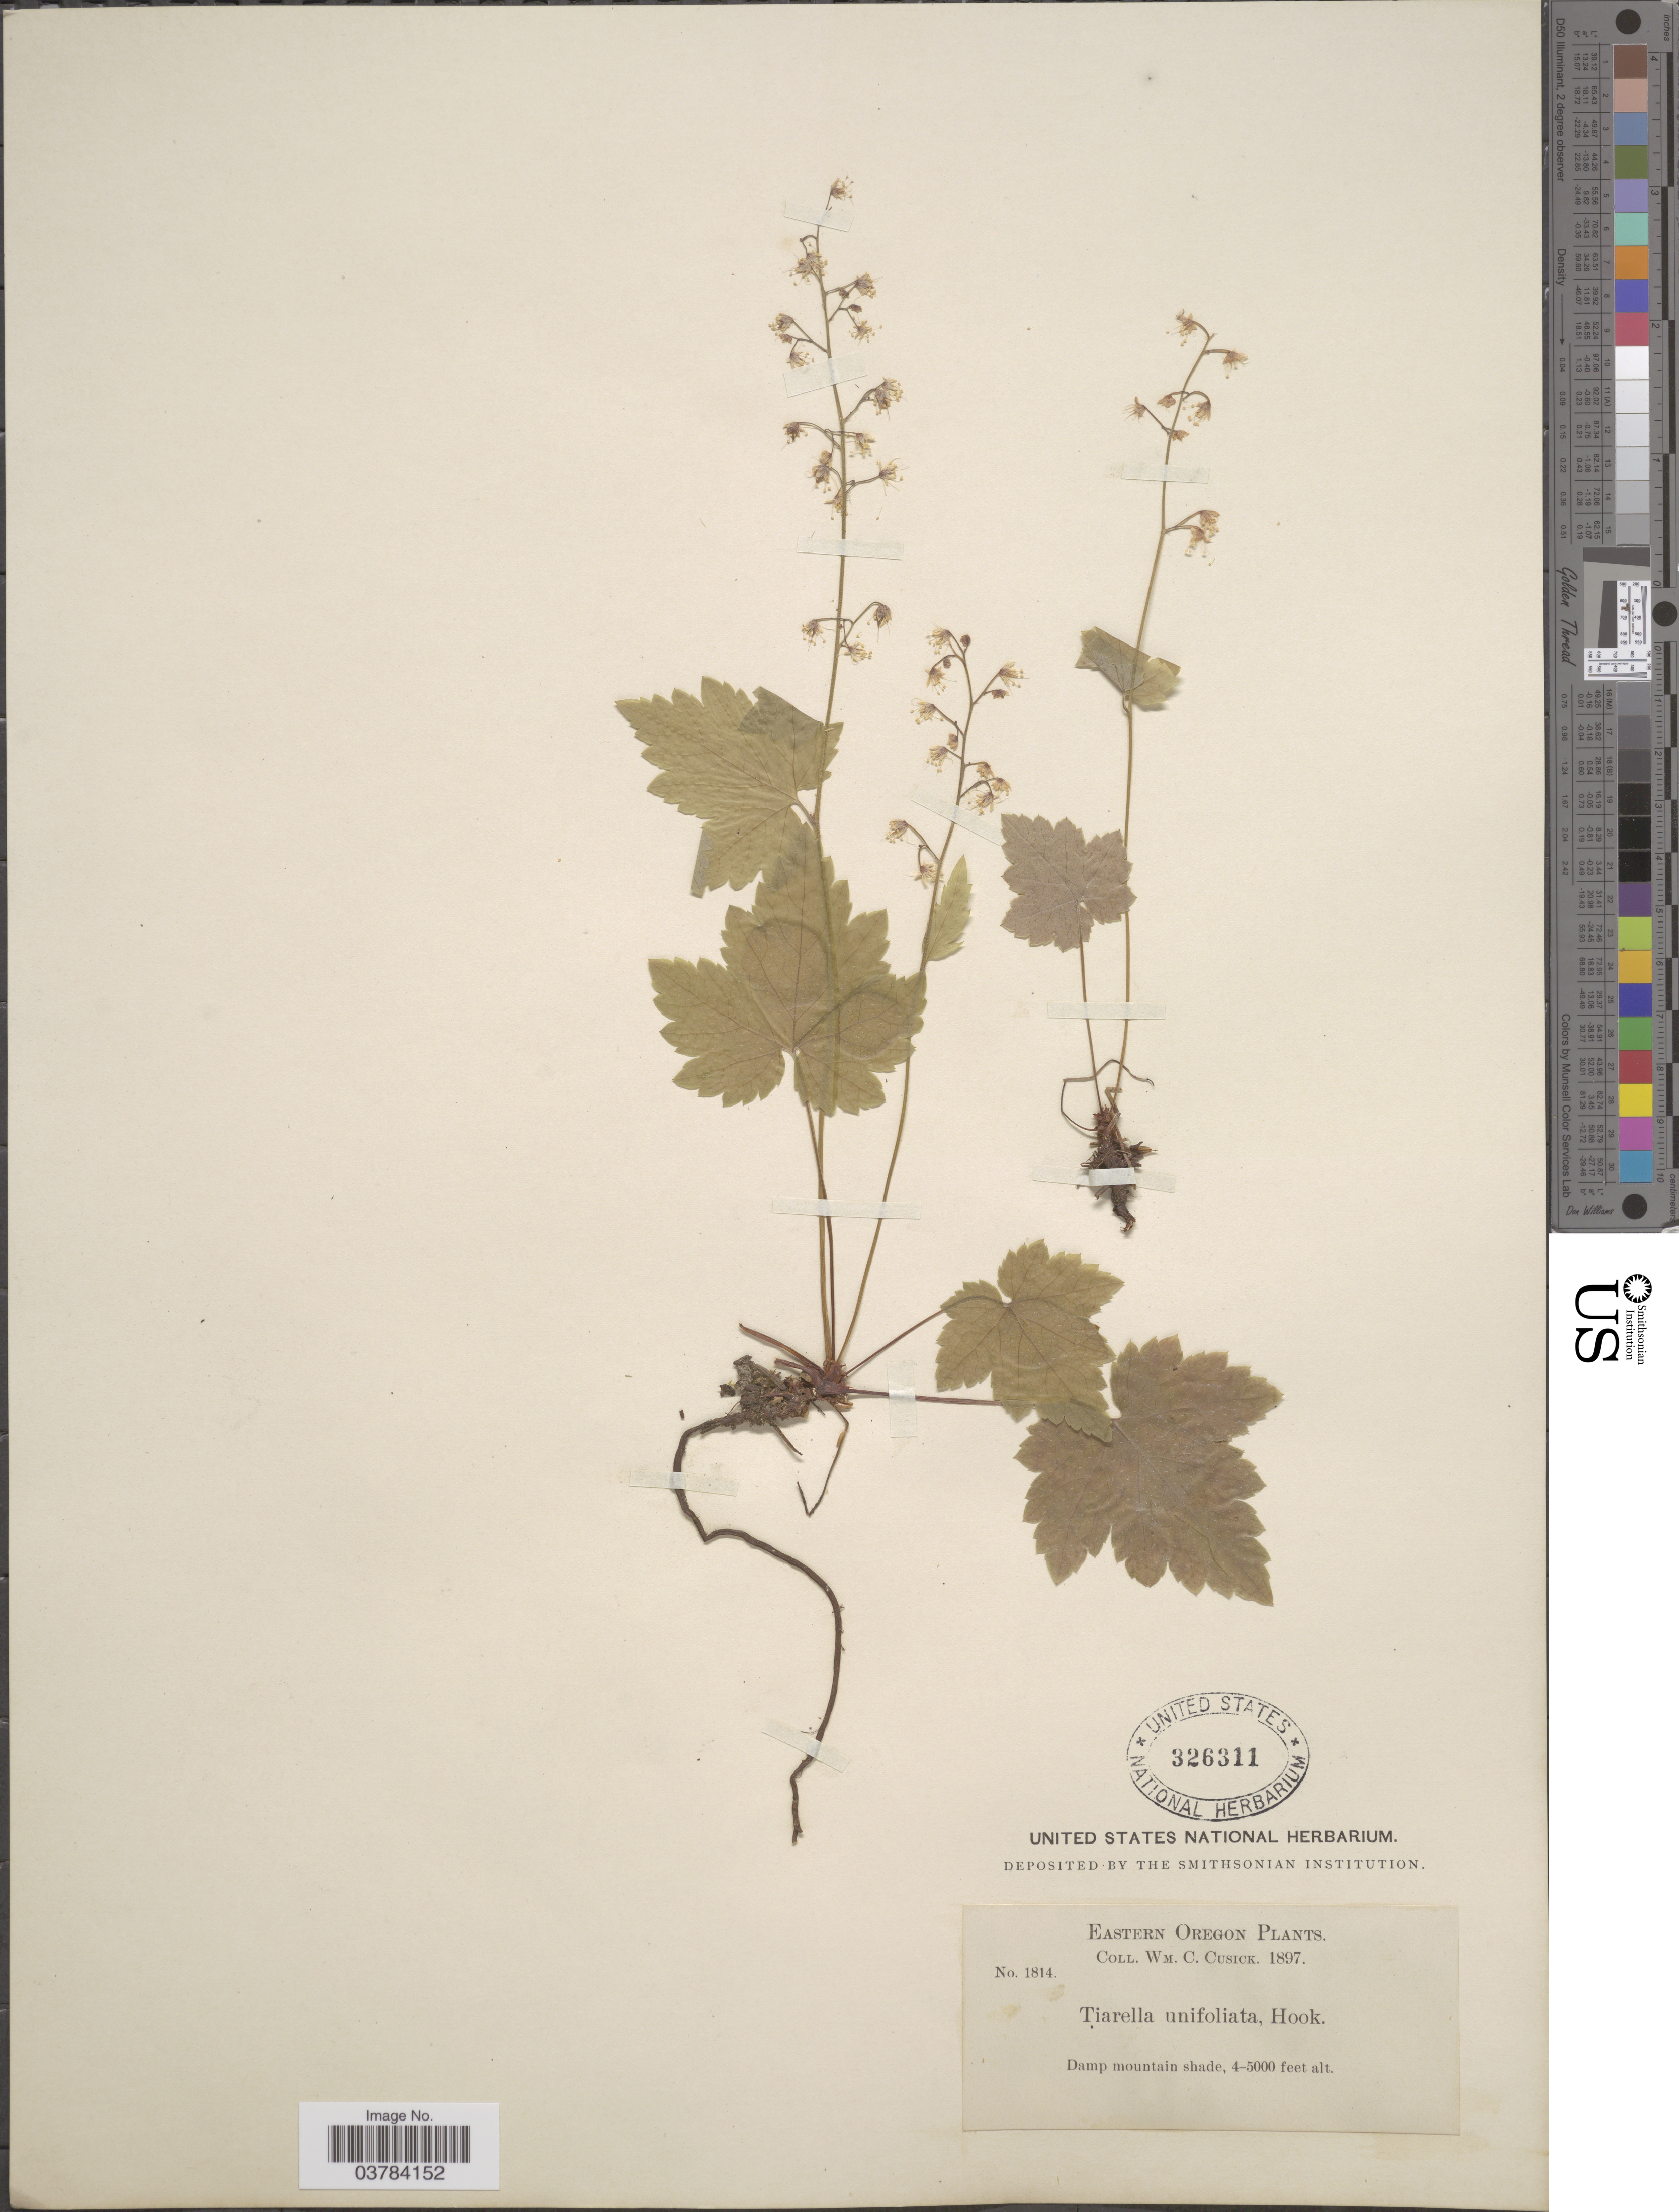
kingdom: Plantae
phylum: Tracheophyta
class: Magnoliopsida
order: Saxifragales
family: Saxifragaceae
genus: Tiarella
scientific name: Tiarella unifoliata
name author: Hook.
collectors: W. C. Cusick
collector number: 1814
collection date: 1897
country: United States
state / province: Oregon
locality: Eastern Oregon. Dam mountain shade.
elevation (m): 1219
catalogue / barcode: US 326311